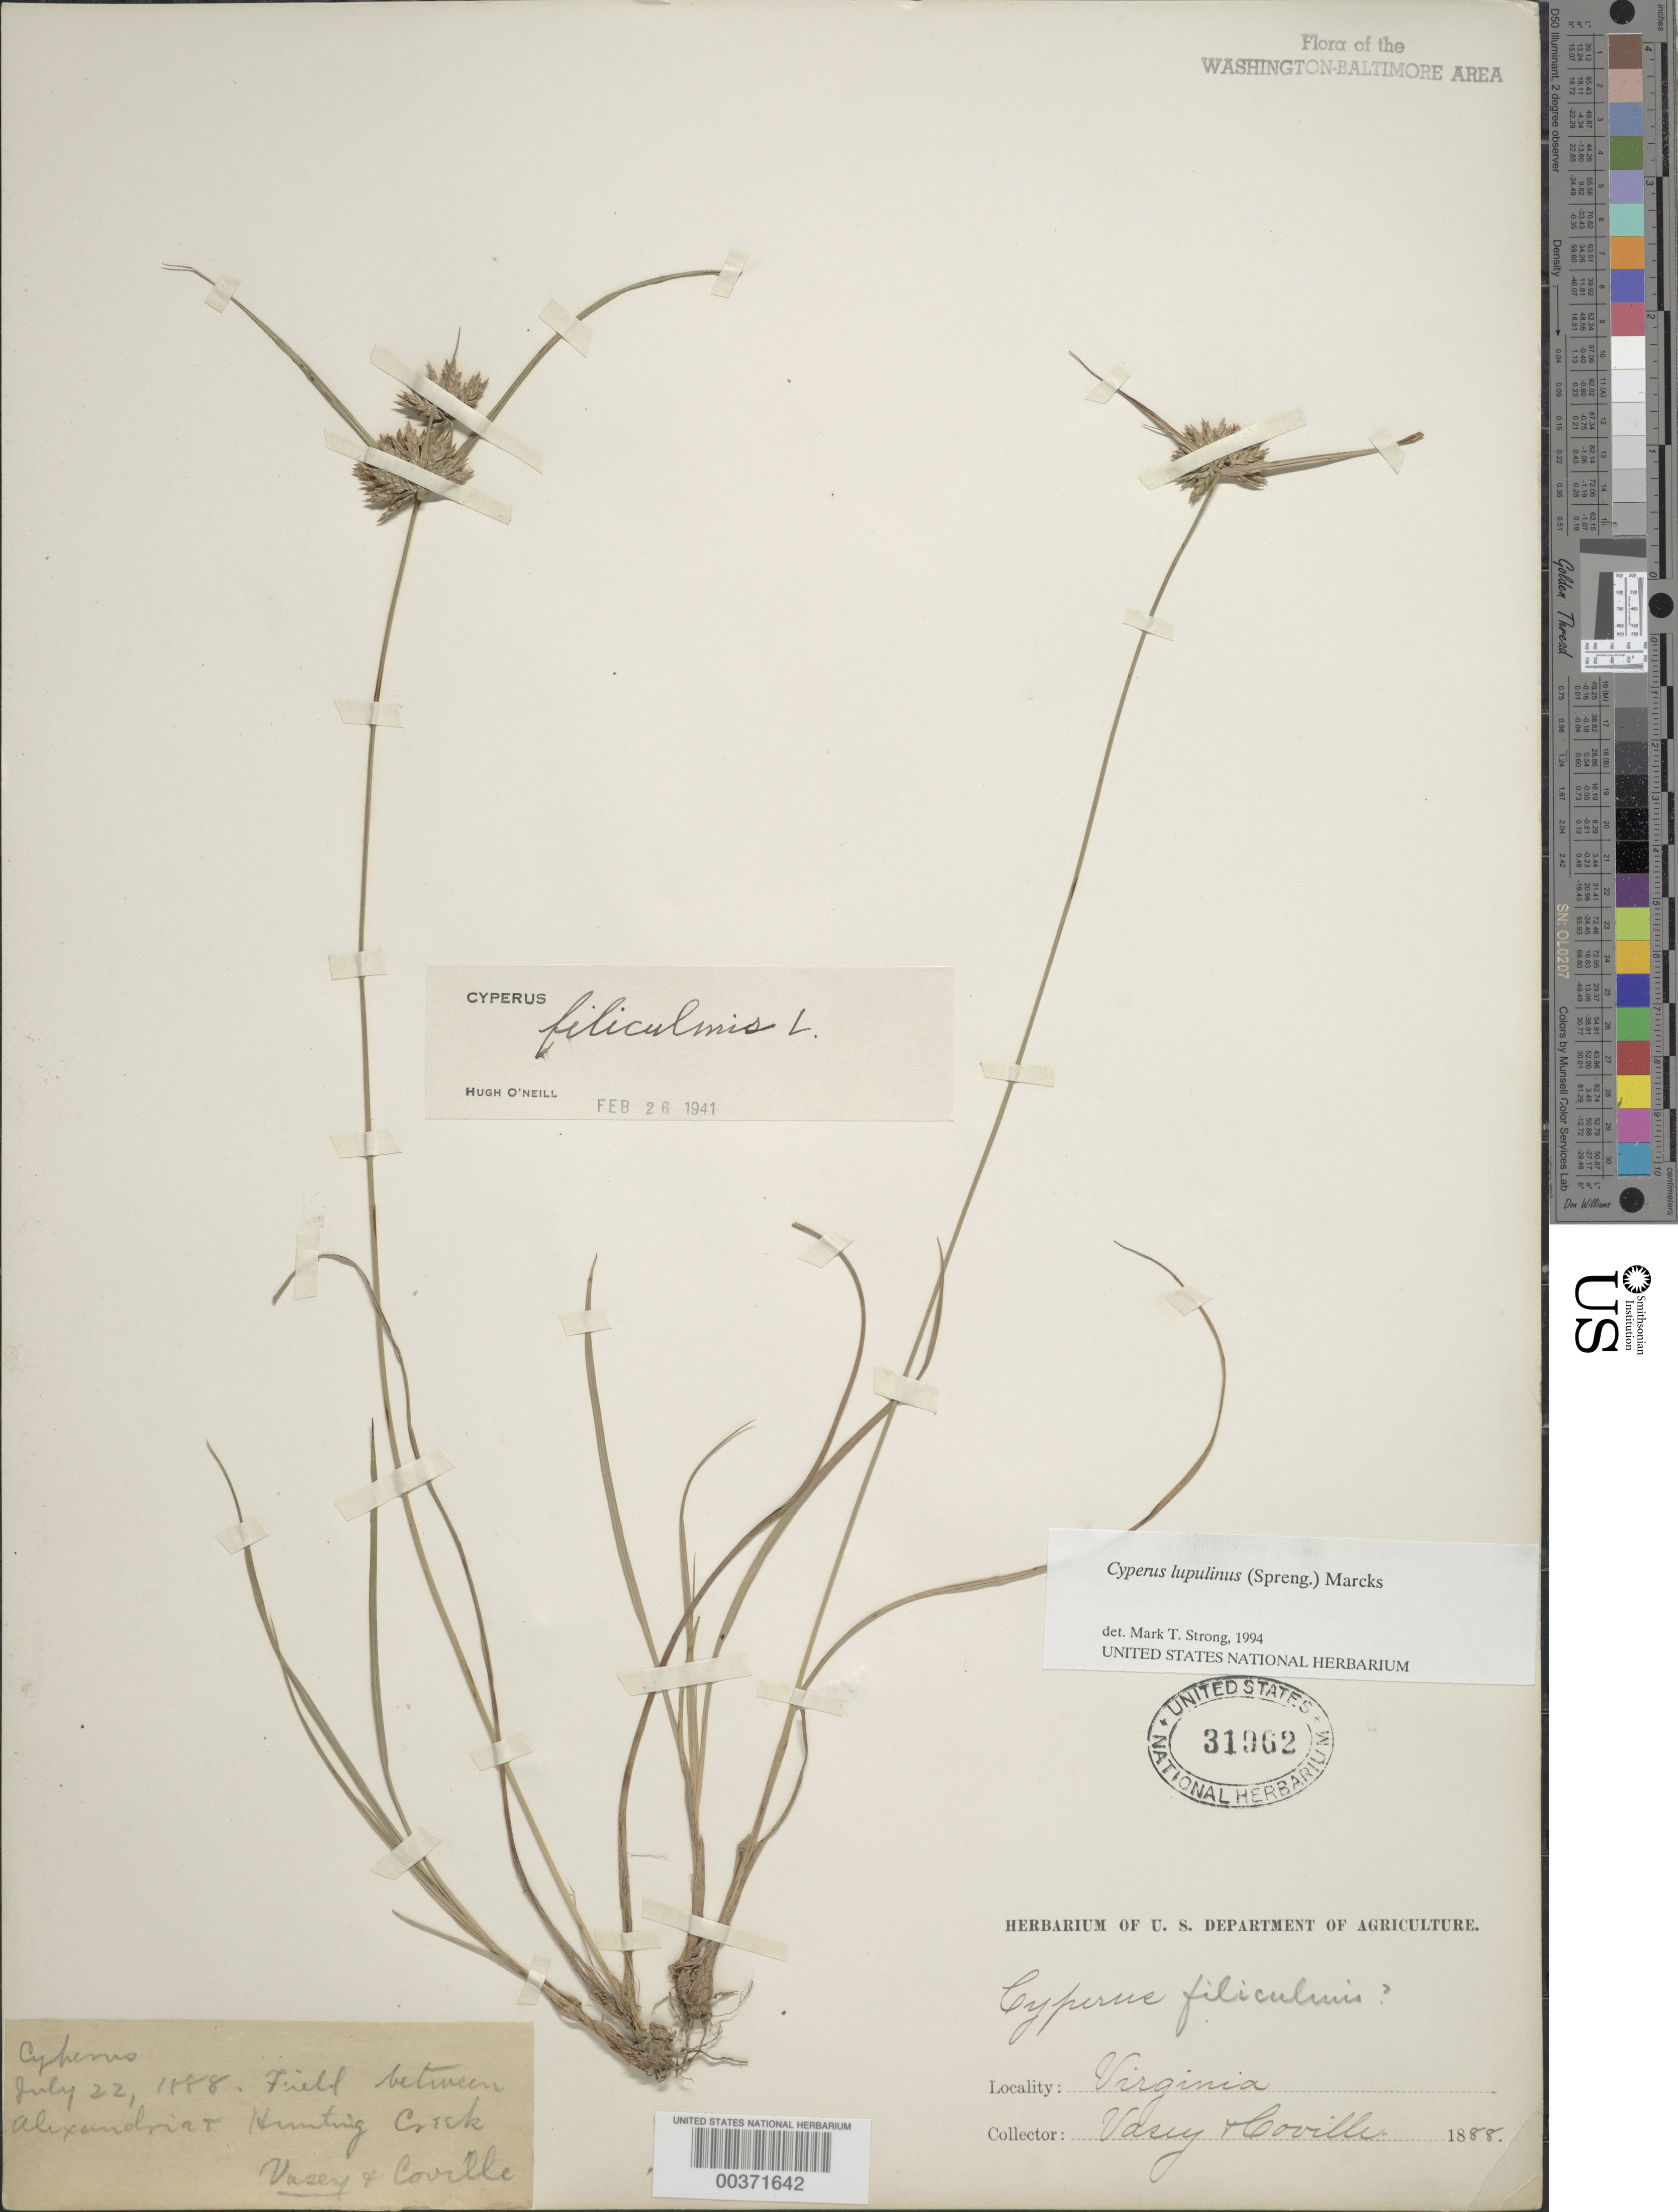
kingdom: Plantae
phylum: Tracheophyta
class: Liliopsida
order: Poales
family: Cyperaceae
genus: Cyperus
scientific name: Cyperus lupulinus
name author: (Spreng.) Marcks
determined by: O'Neill, Hugh T.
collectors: G. R. Vasey & F. V. Coville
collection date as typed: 1888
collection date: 1888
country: United States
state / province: Virginia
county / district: Fairfax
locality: between Alexandria & Hunting Creek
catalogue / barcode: US 31962